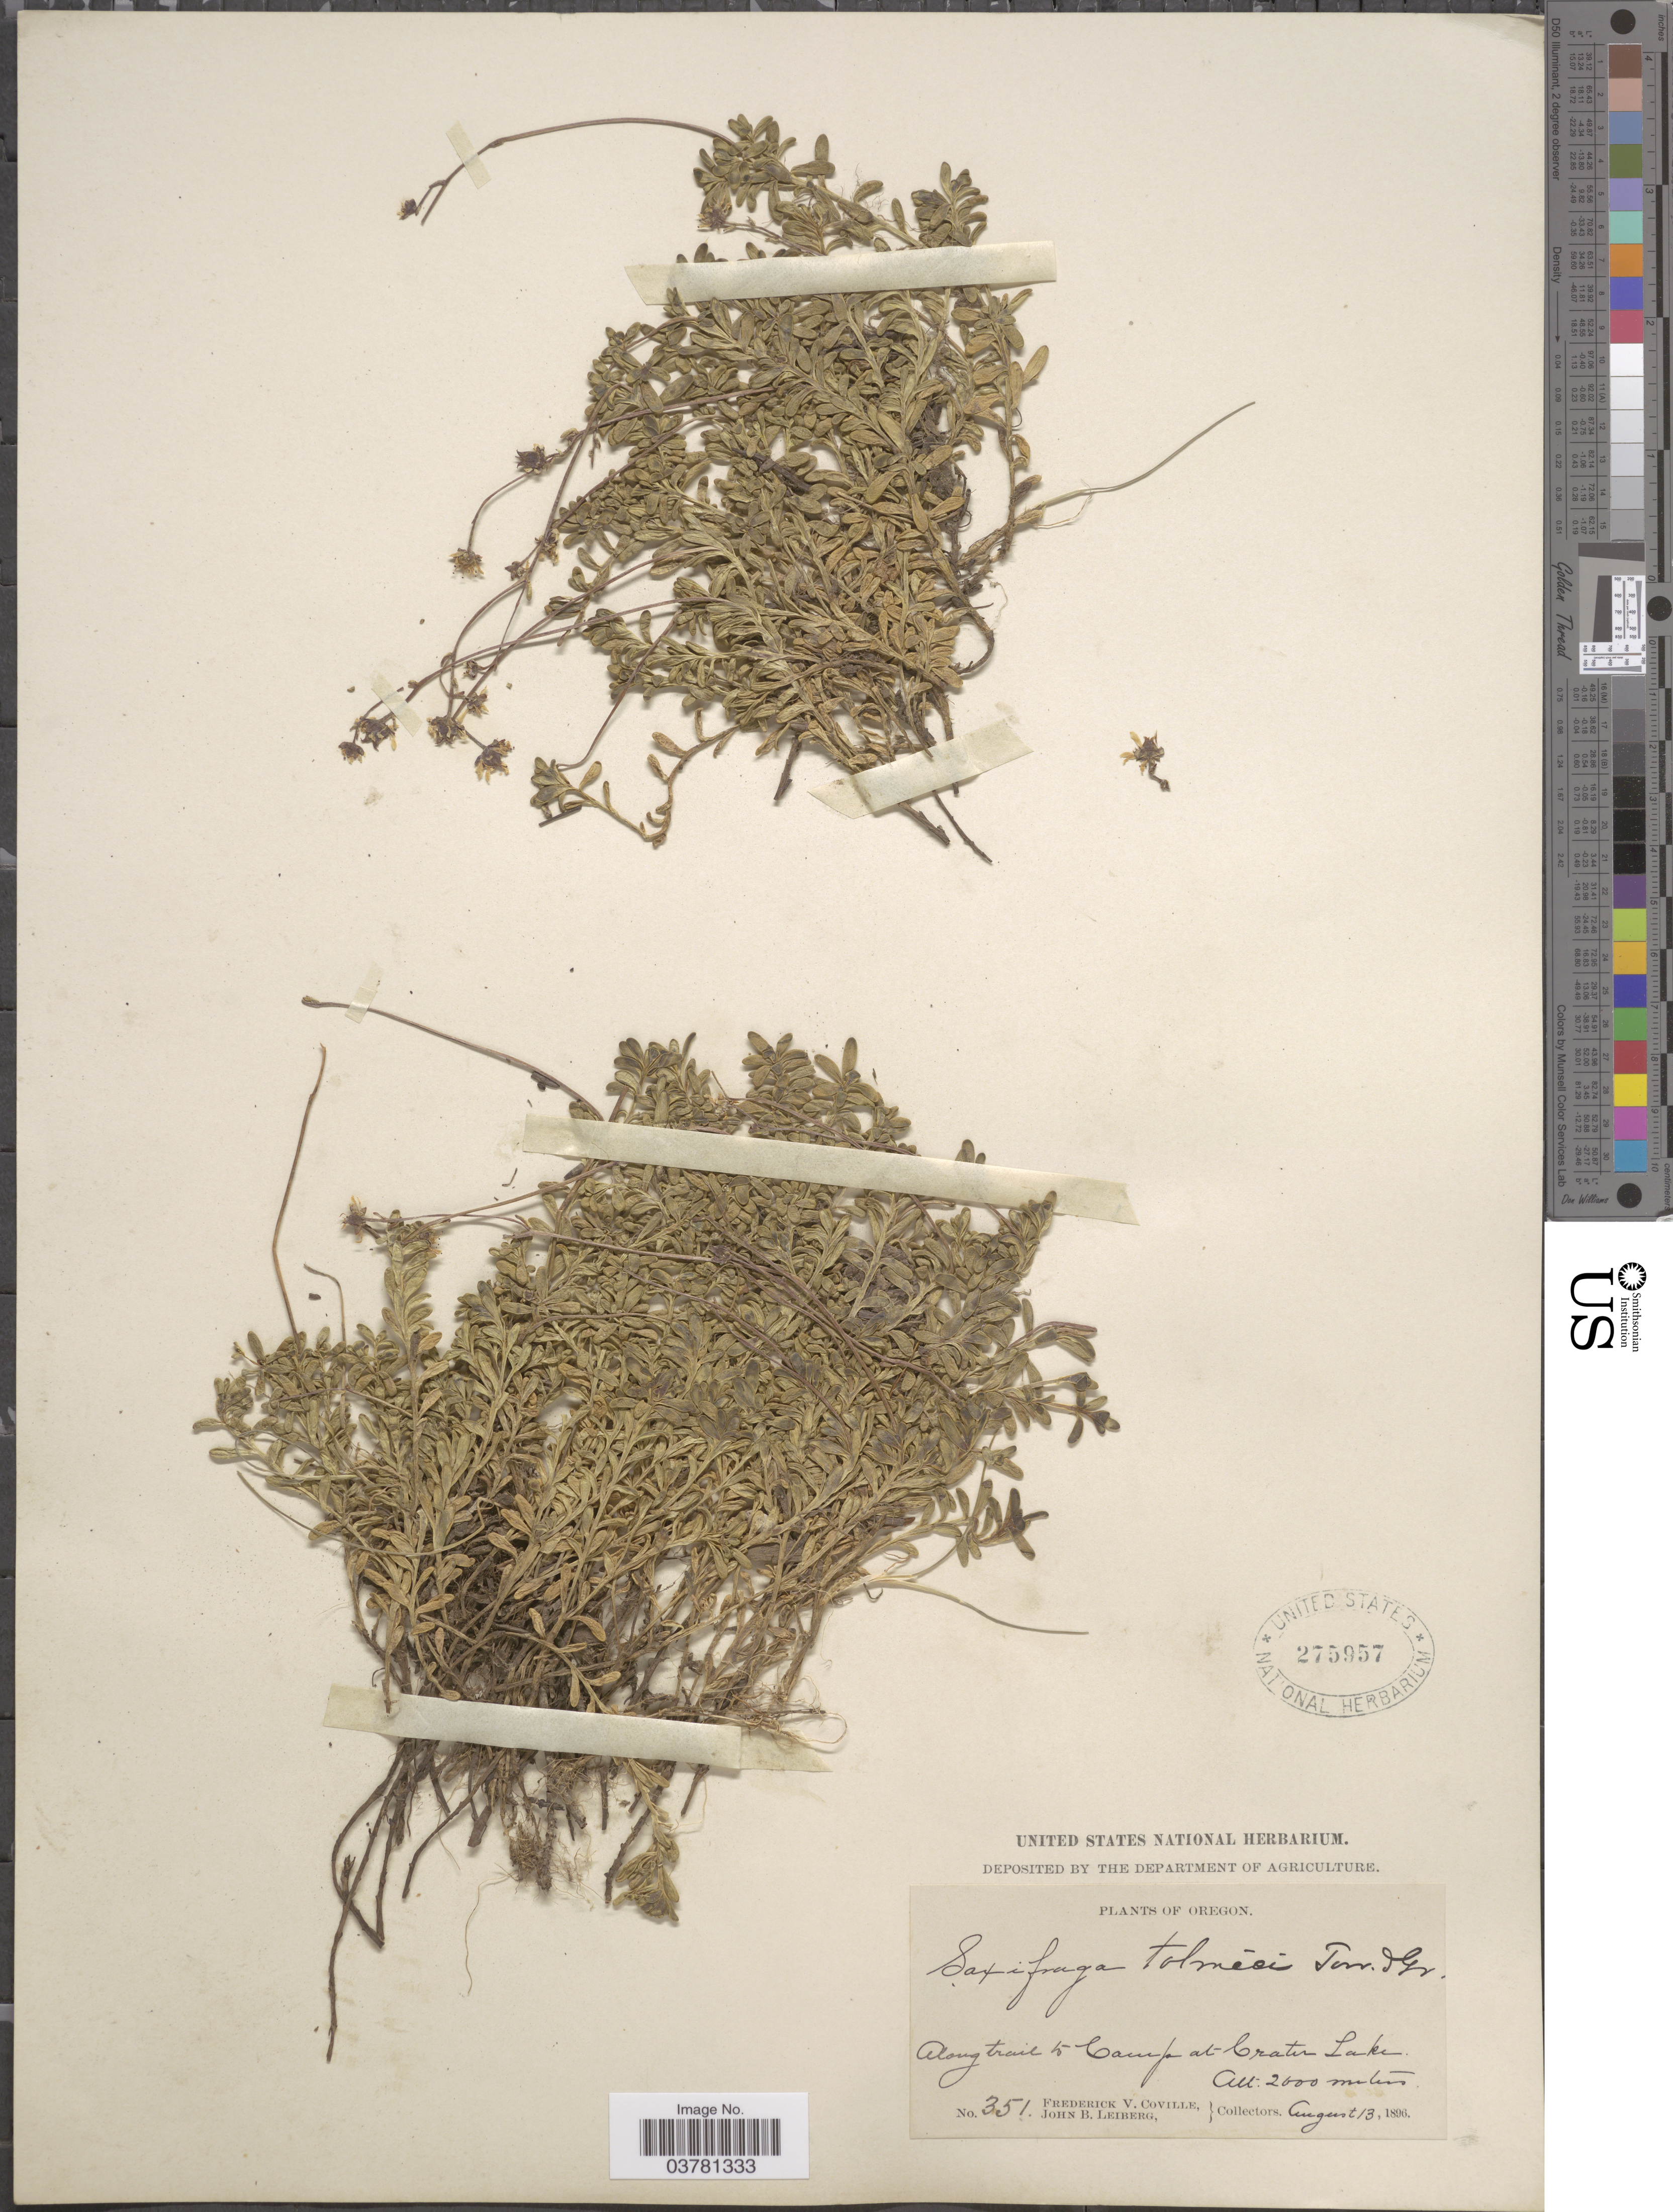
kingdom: Plantae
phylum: Tracheophyta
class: Magnoliopsida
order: Saxifragales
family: Saxifragaceae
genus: Micranthes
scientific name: Micranthes tolmiei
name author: (Torr. & A. Gray) Brouillet & Gornall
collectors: F. V. Coville & J. B. Leiberg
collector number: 351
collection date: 1896-08-13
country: United States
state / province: Oregon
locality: Along trail 5 Camp at Crater Lake.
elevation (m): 2000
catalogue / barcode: US 275957